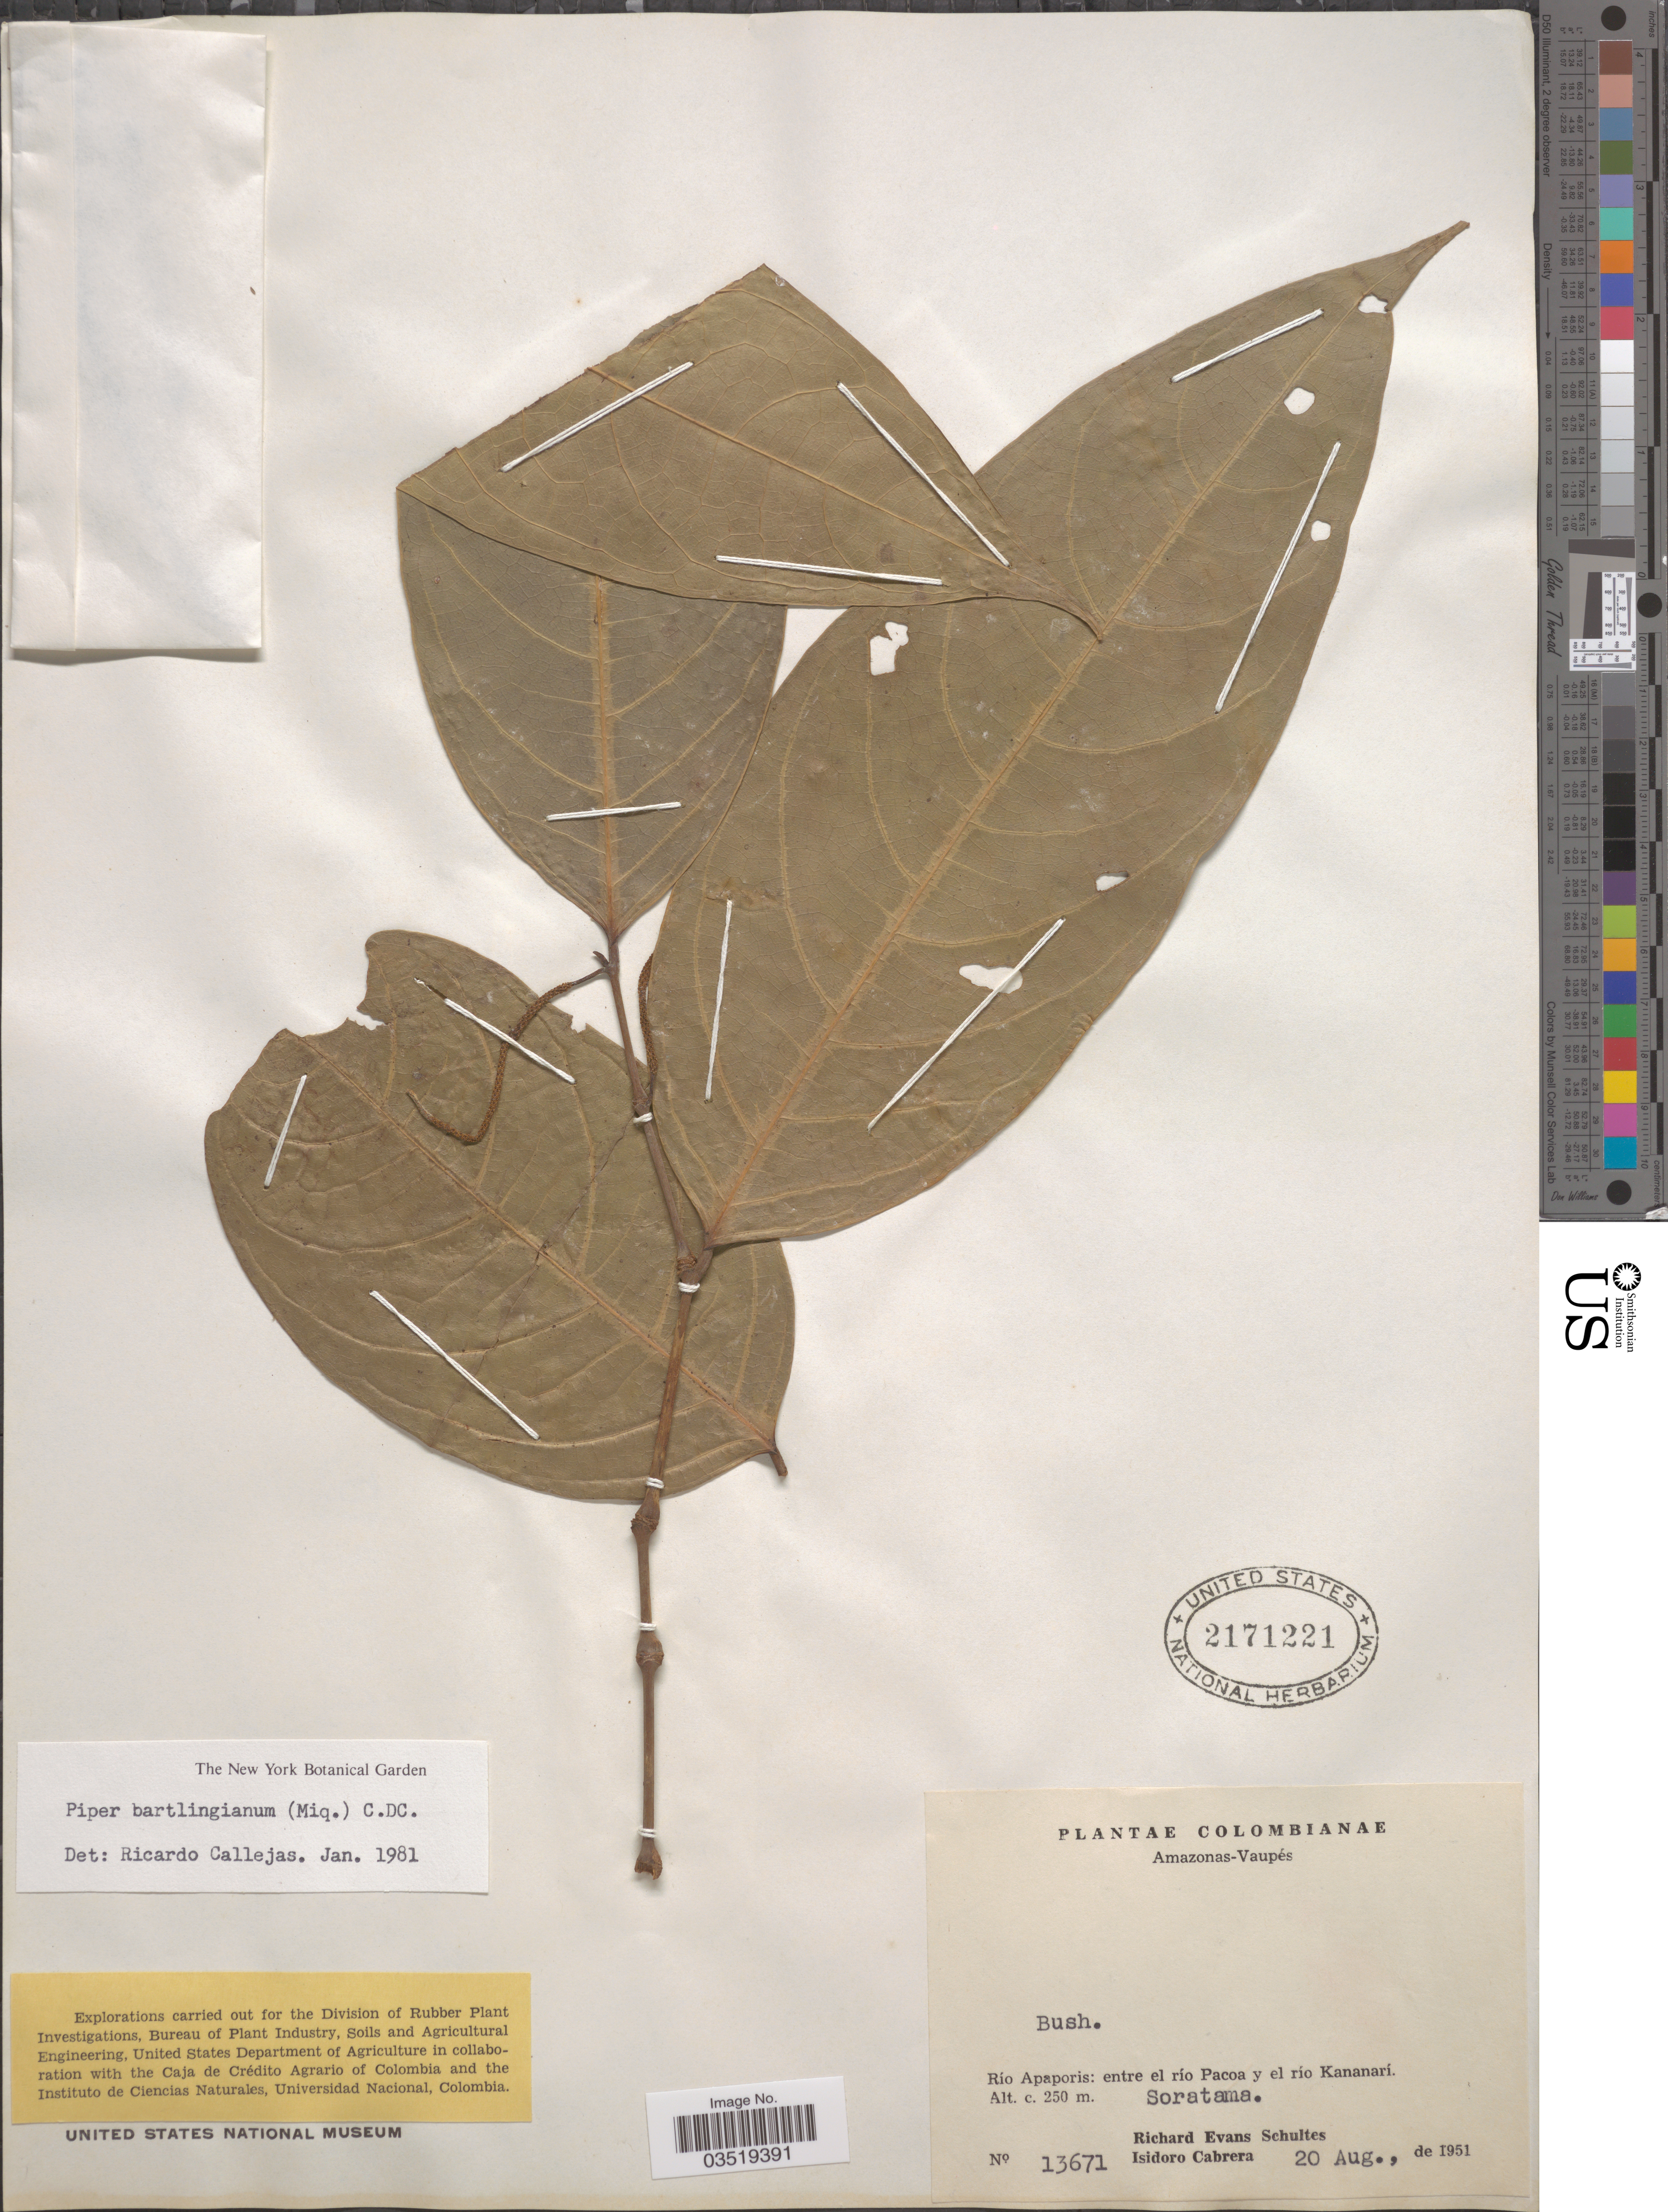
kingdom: Plantae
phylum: Tracheophyta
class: Magnoliopsida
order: Piperales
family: Piperaceae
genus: Piper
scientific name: Piper bartlingianum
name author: (Miq.) C. DC.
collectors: R. E. Schultes & I. Cabrera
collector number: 13671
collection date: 1951-08-20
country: Colombia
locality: Amazonas-Vaupés. Río Apaporis: entre el río Pacoa y el río Kananarí. Soratama.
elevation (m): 250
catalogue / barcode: US 2171221